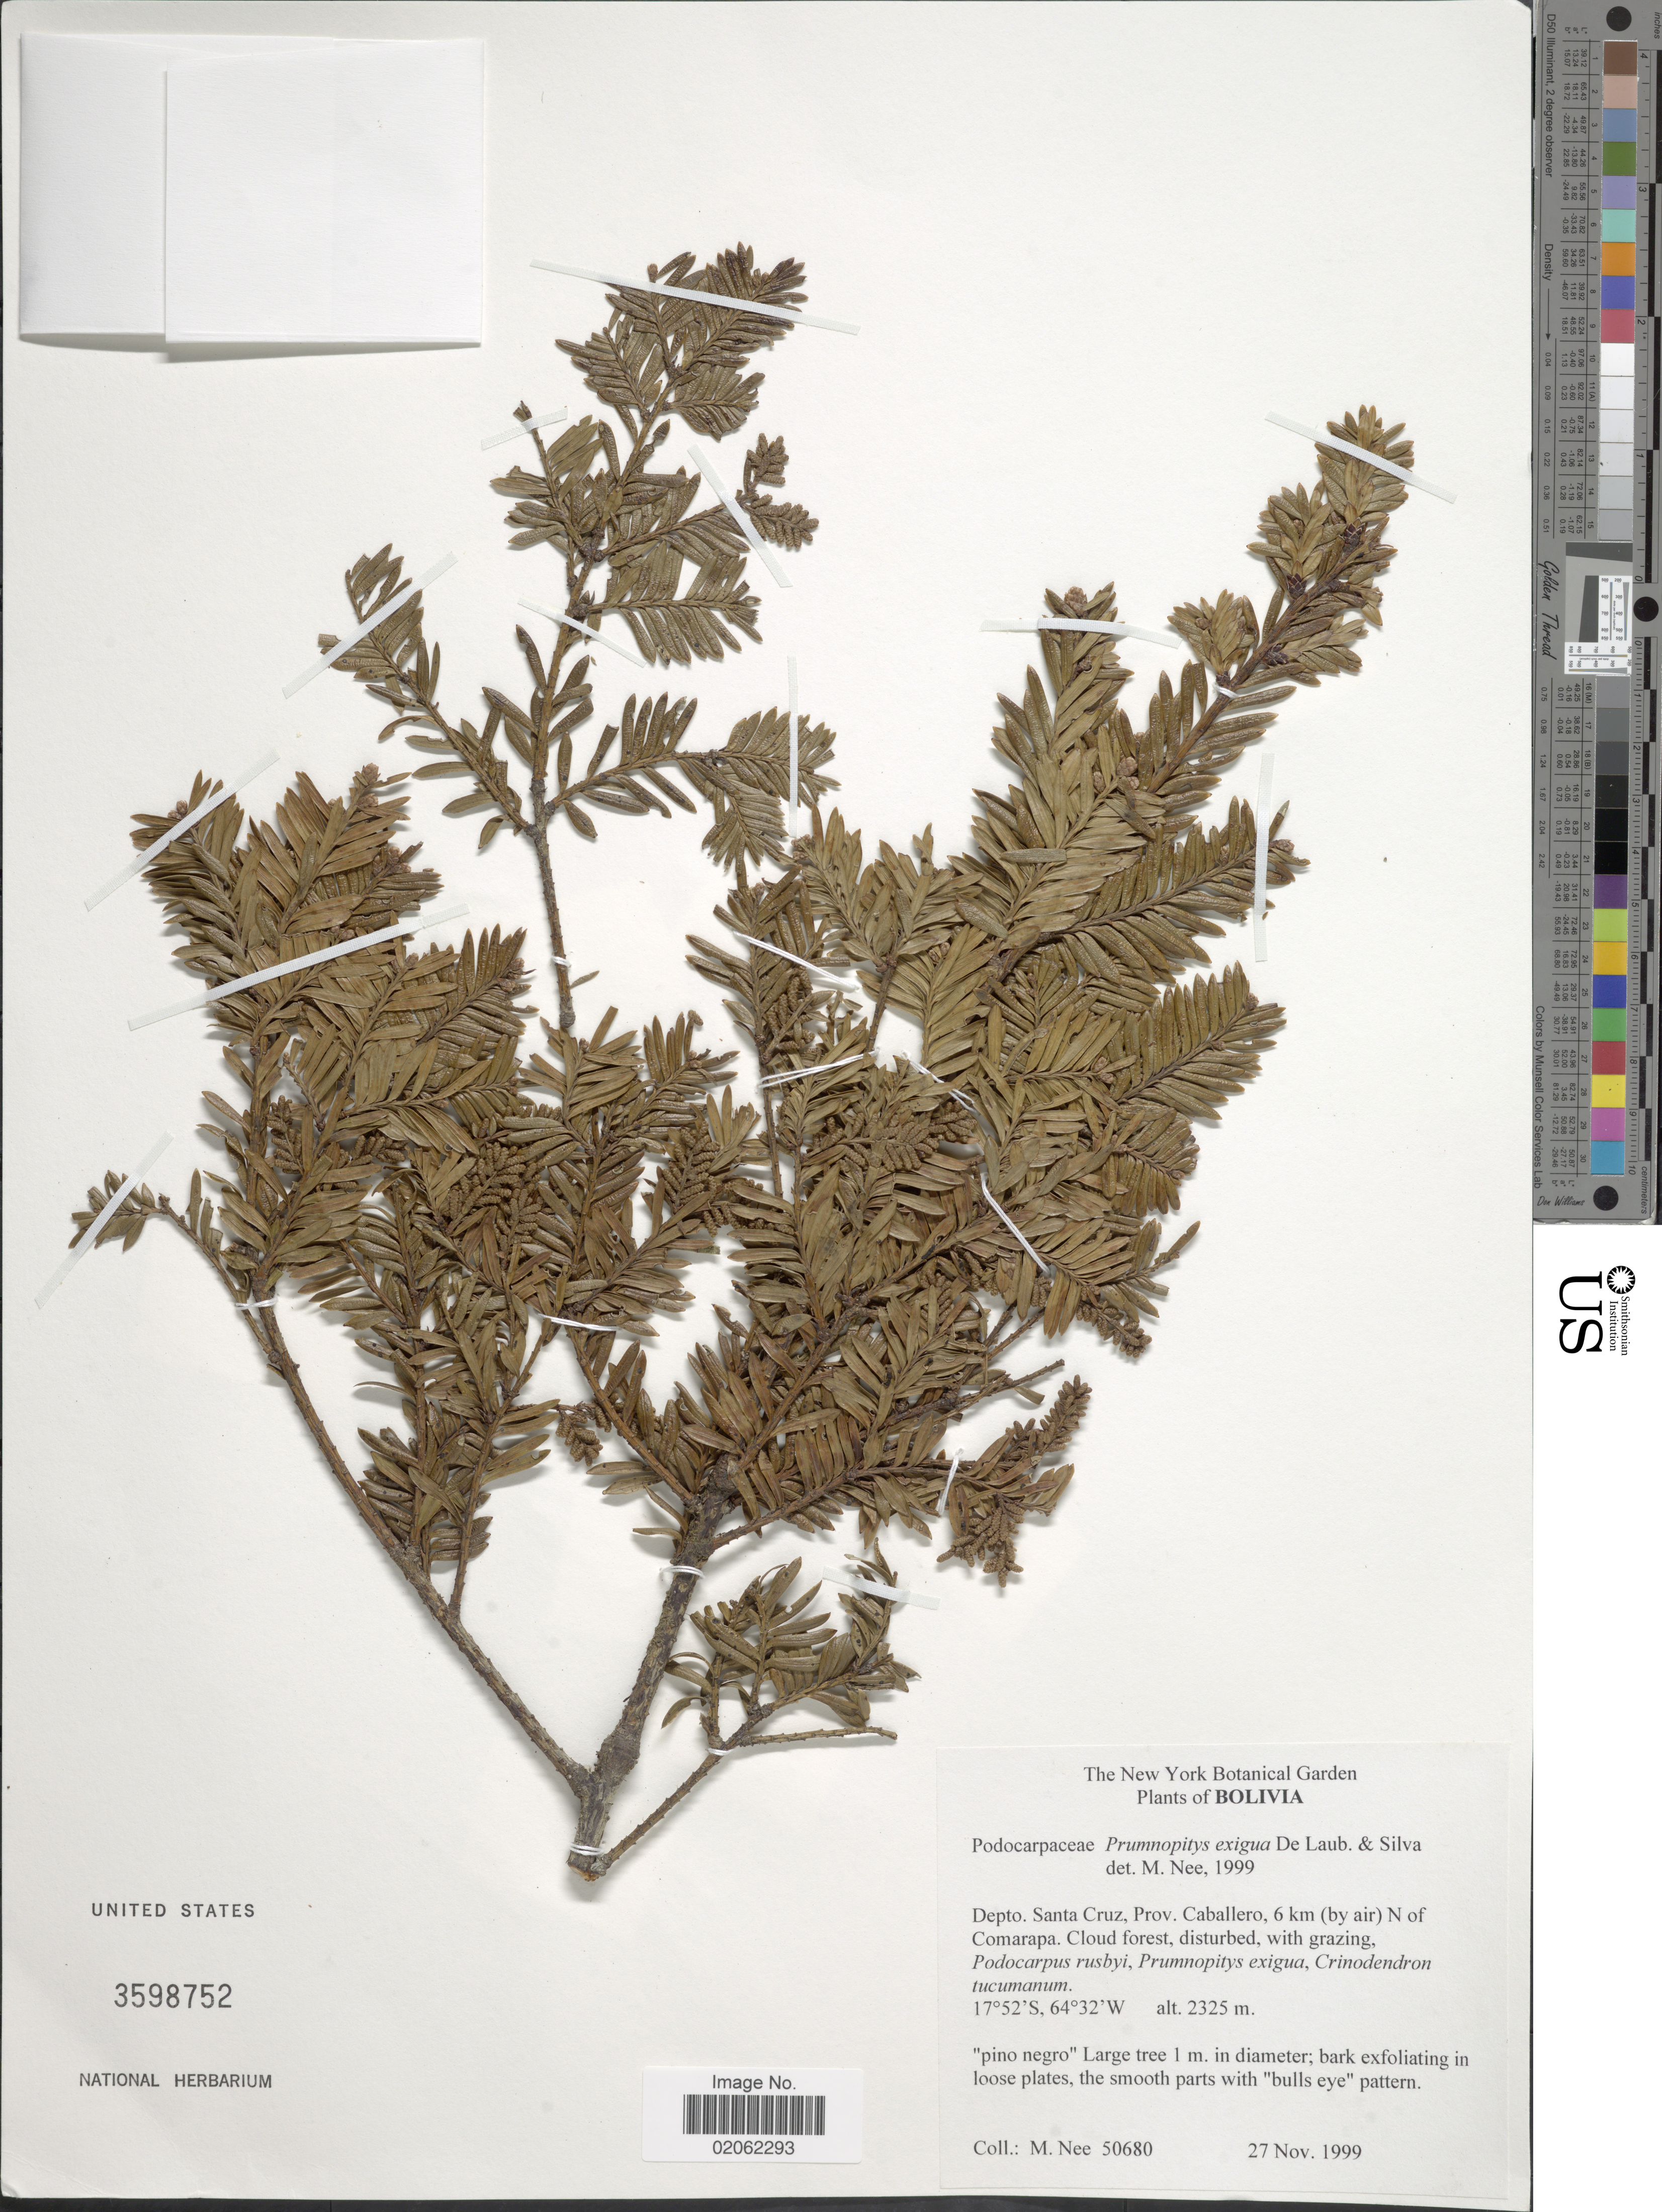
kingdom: Plantae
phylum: Tracheophyta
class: Pinopsida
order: Pinales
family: Podocarpaceae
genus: Prumnopitys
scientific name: Prumnopitys exigua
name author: de Laub. ex Silba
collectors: M. Nee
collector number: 50680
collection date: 1999-11-27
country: Bolivia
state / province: Santa Cruz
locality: Depto Santa Cruz, Prov. Caballero, 6 km (by air) N of Comarapa. Cloud forest, disturbed, with grazing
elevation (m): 2325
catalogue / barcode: US 3598752